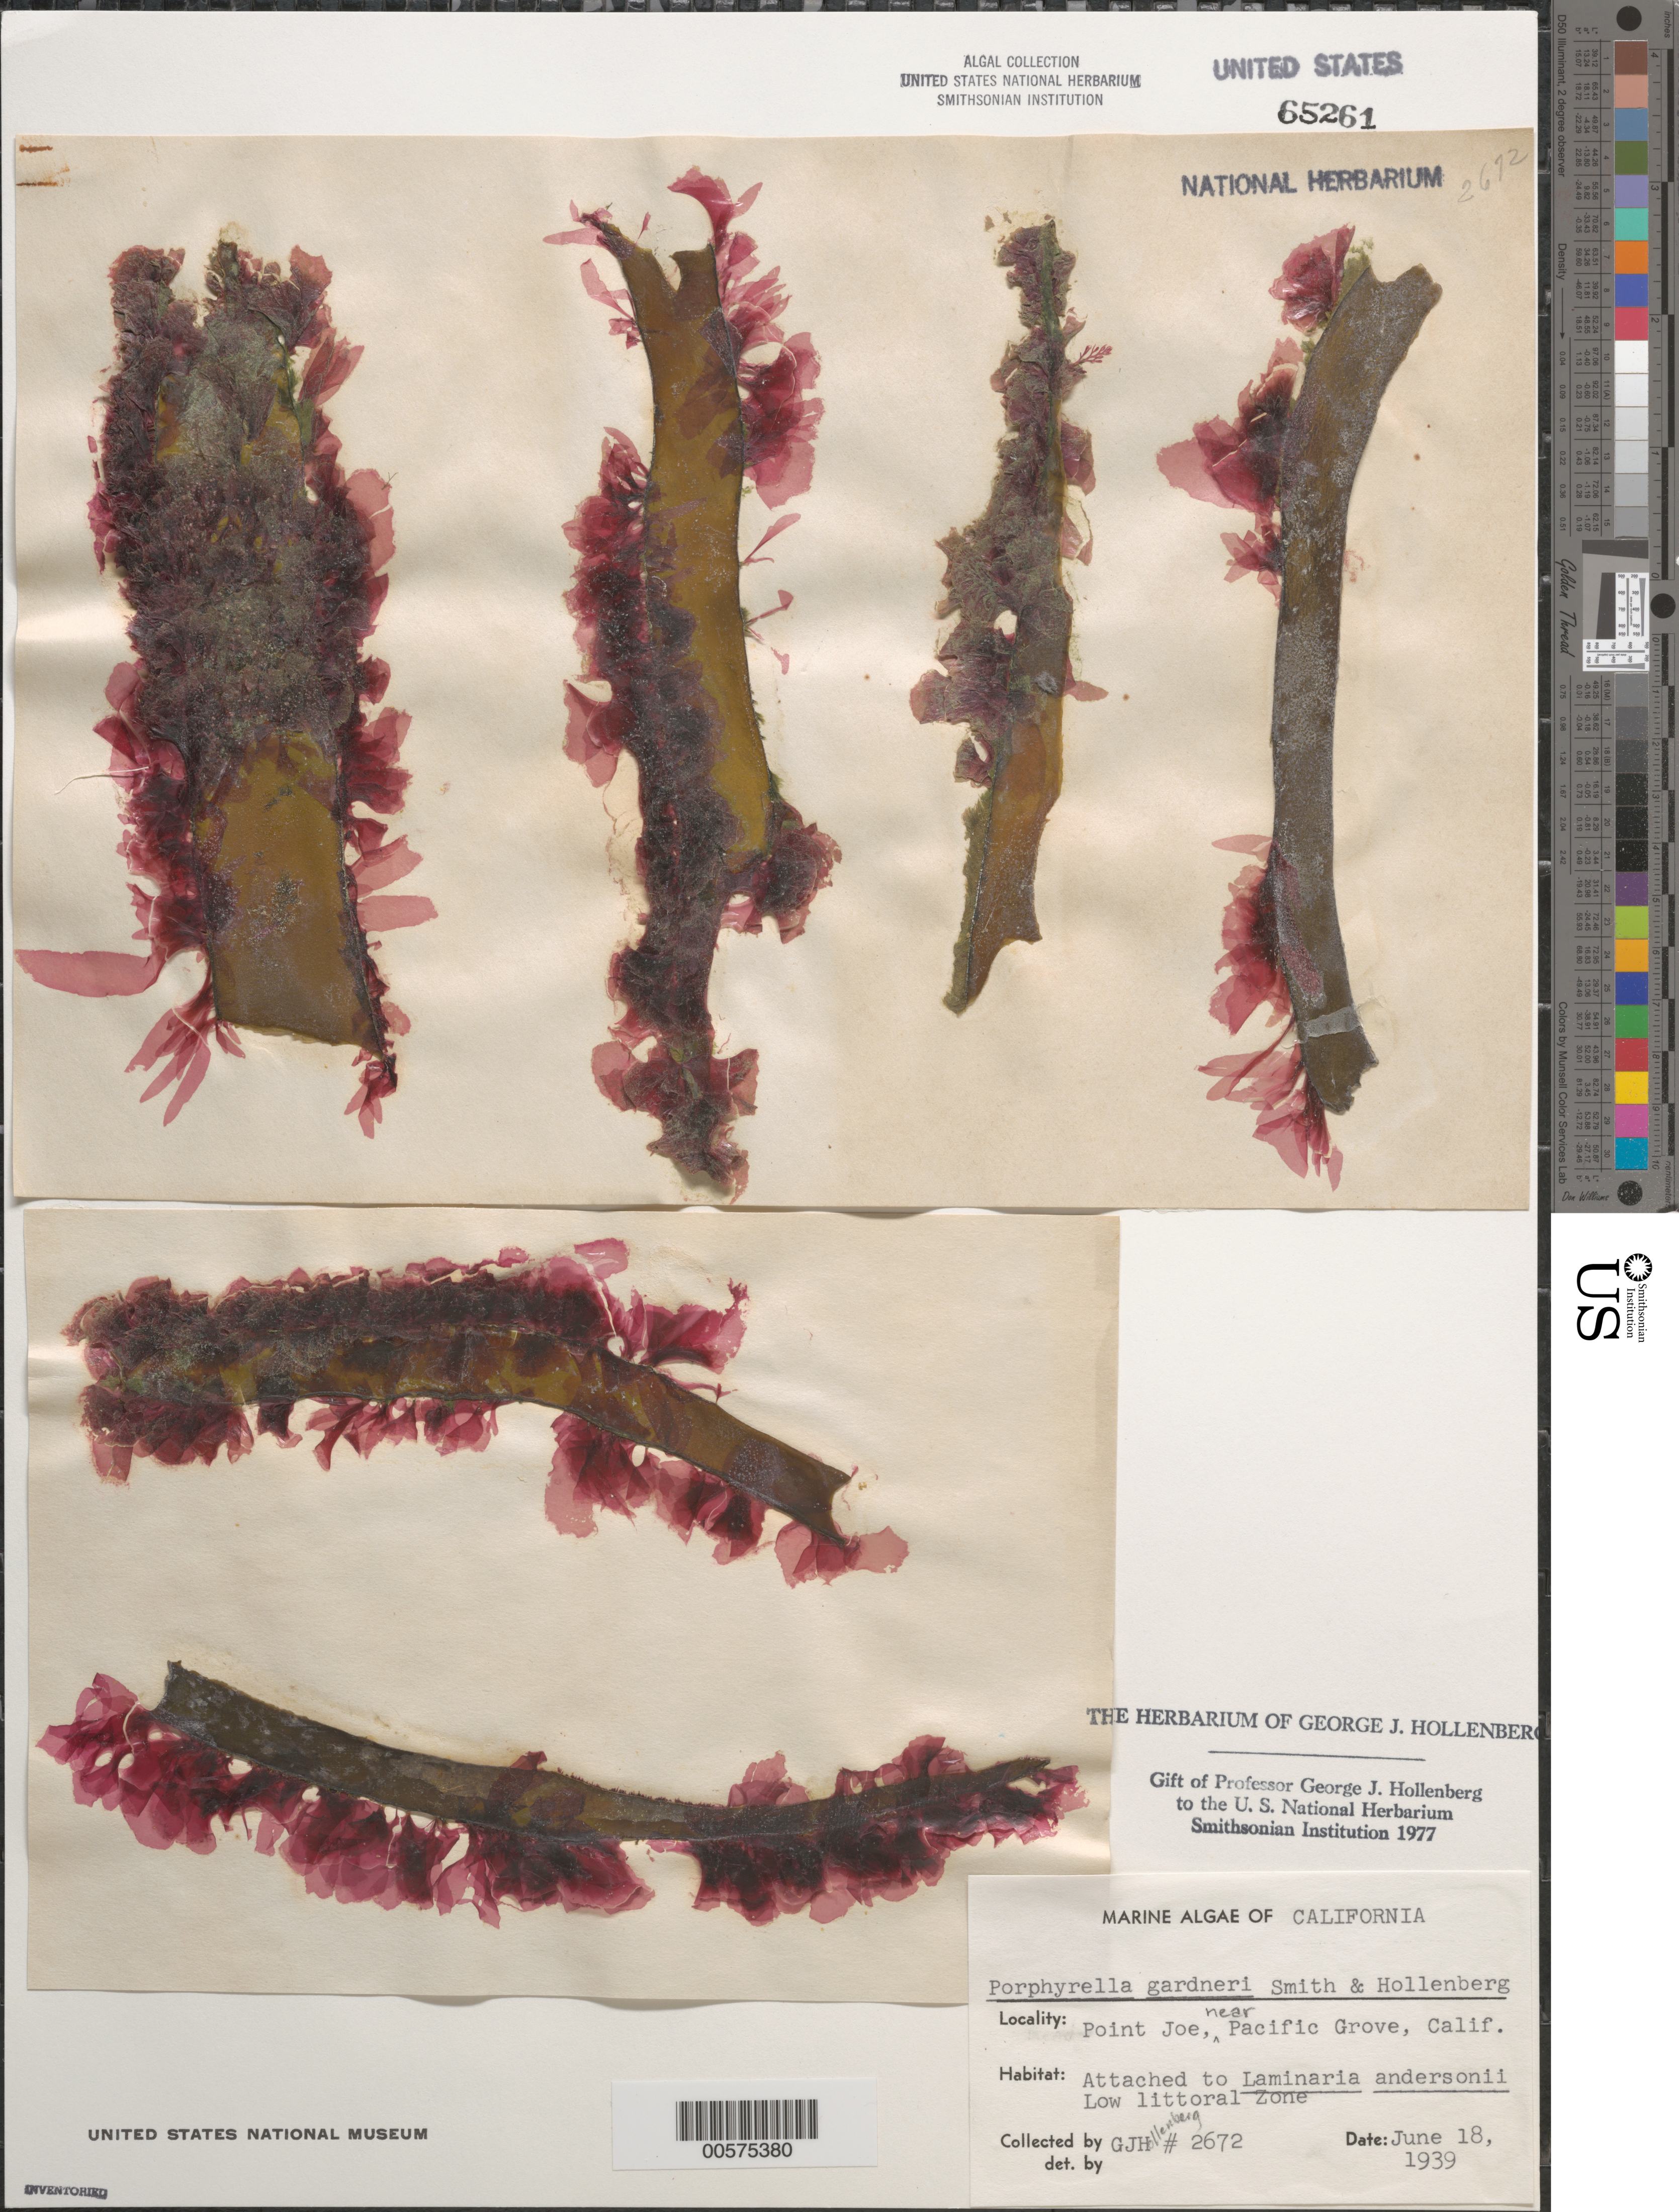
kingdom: Plantae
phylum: Rhodophyta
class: Bangiophyceae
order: Bangiales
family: Bangiaceae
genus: Pyropia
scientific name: Pyropia gardneri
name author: (G.M. Sm. & Hollenb.) S.C. Lindstrom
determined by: Algae name updating Project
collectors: G. Hollenberg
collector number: GJH 2672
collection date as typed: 18 Jun 1939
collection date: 1939-06-18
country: United States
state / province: California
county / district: Monterey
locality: Point Joe, near Pacific Grove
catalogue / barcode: US 65261